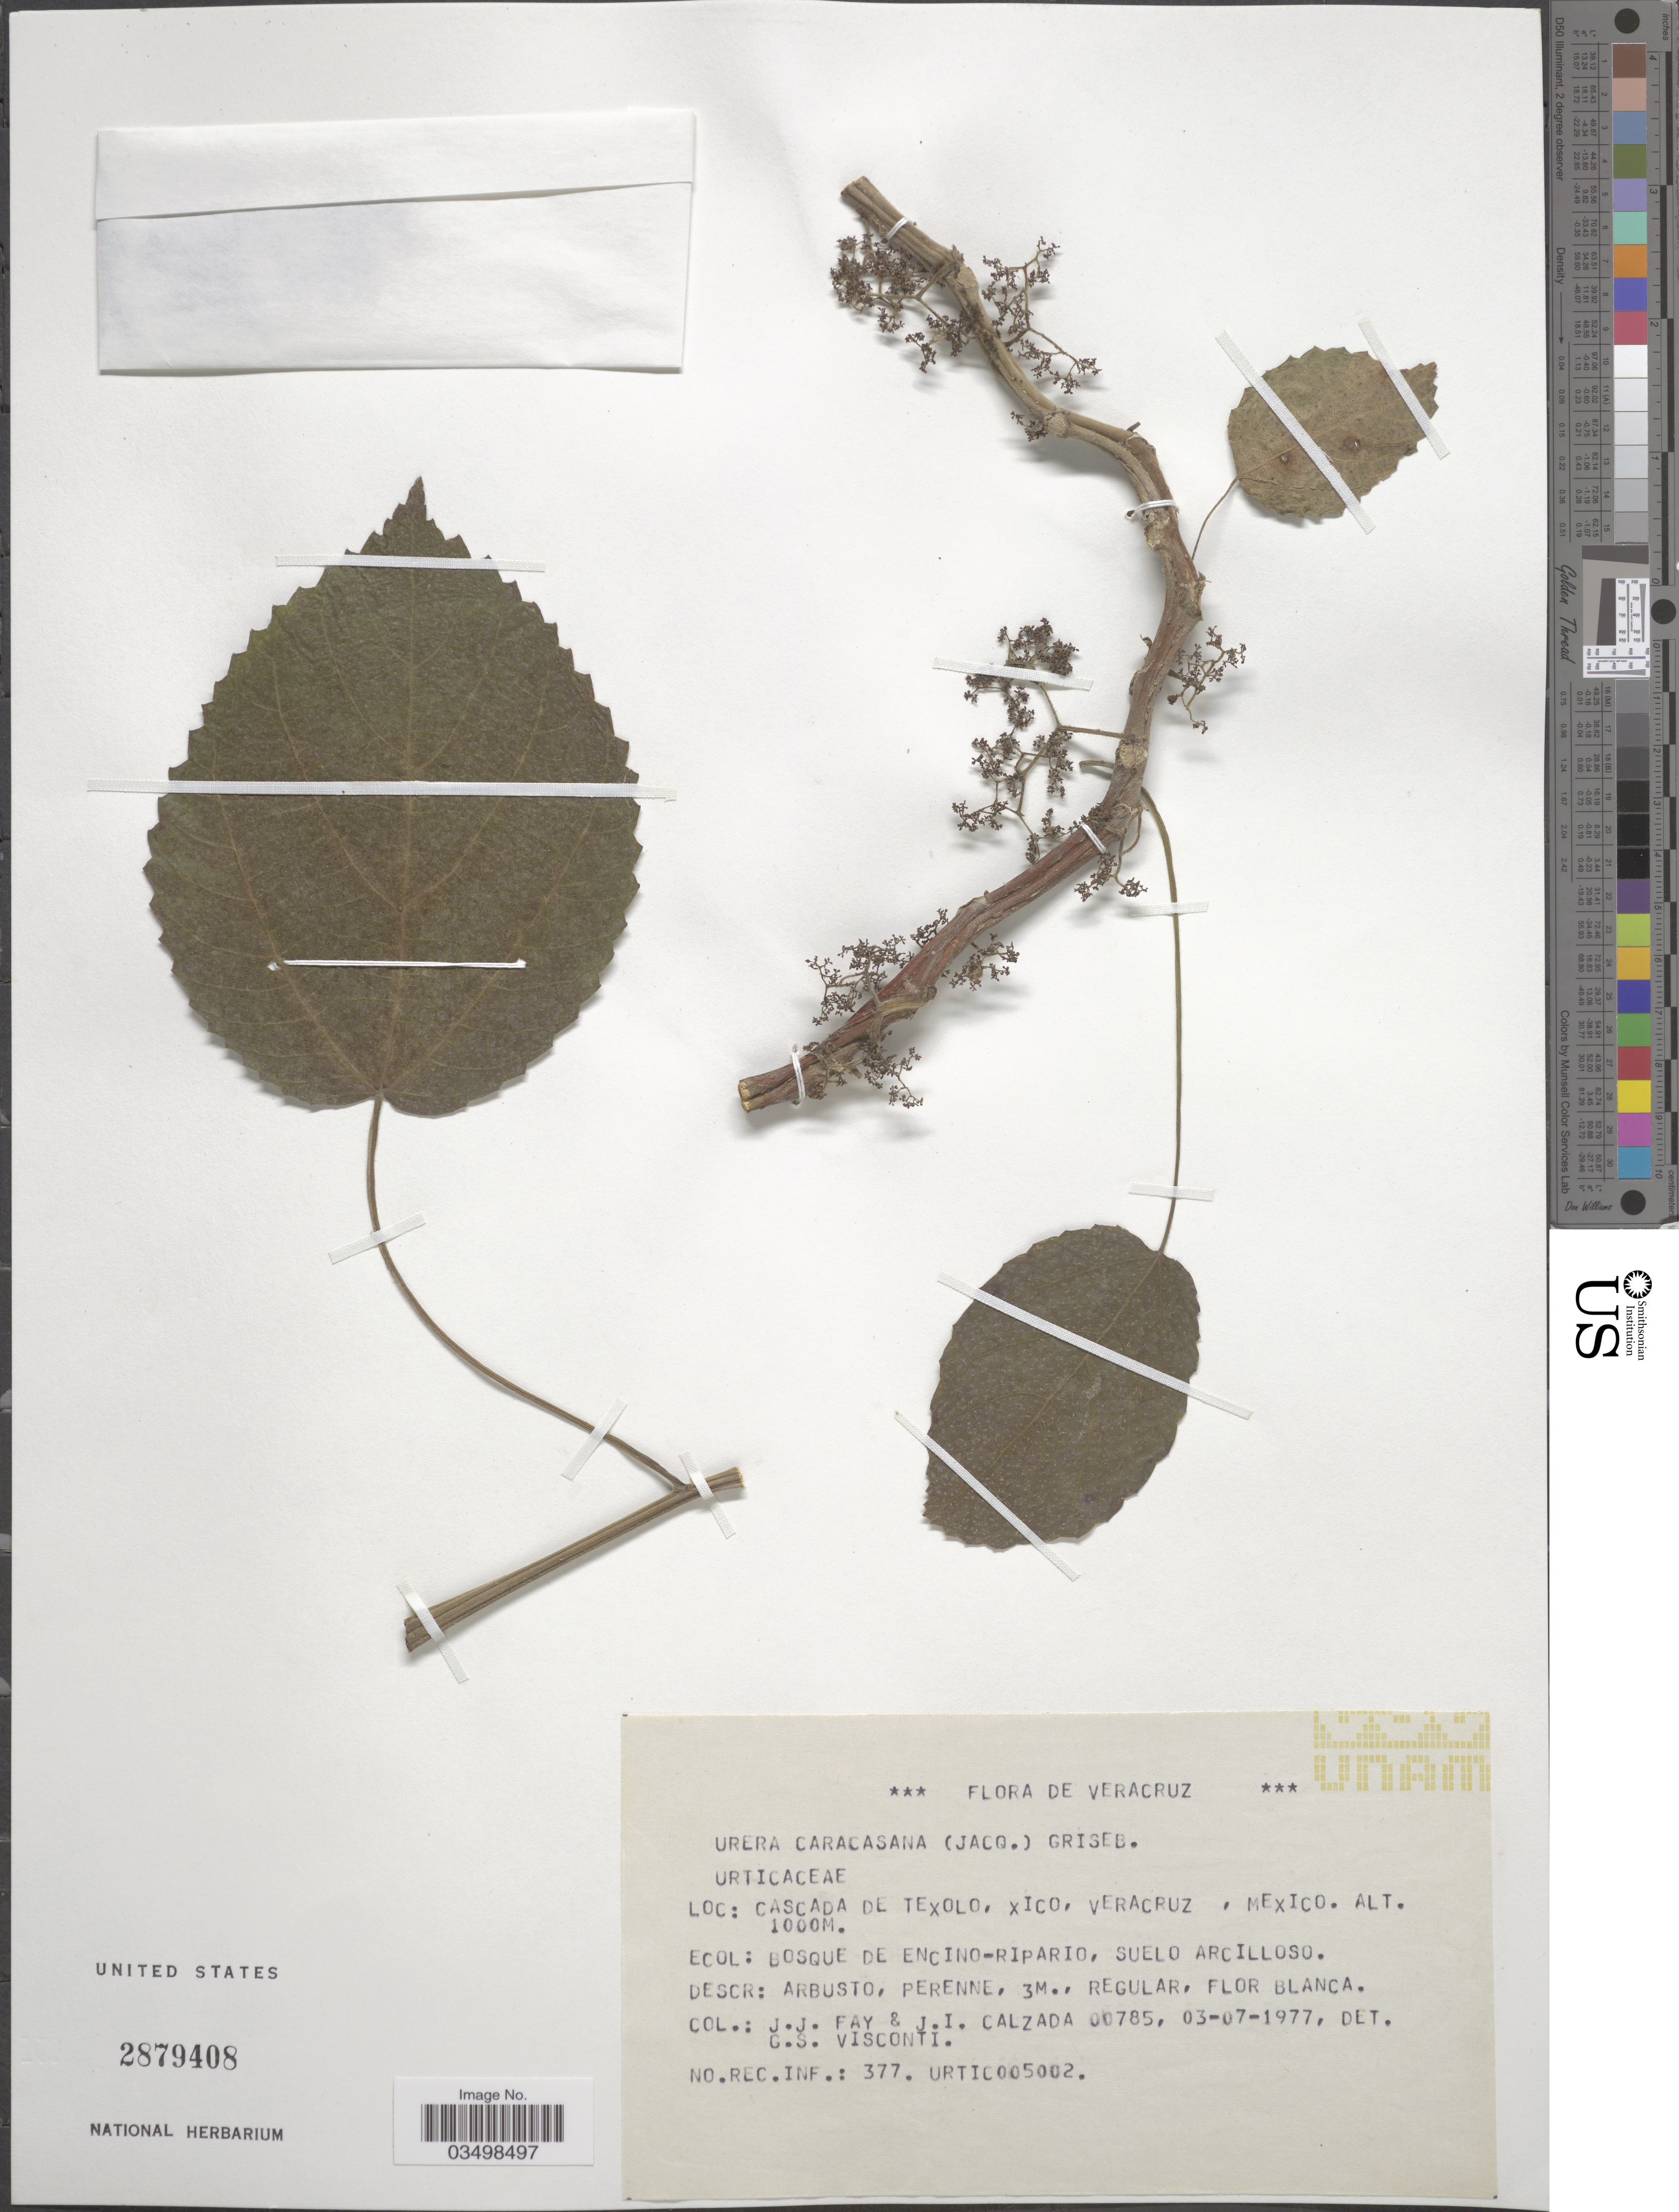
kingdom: Plantae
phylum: Tracheophyta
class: Magnoliopsida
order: Rosales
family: Urticaceae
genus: Urera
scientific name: Urera baccifera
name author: (L.) Gaudich. ex Wedd.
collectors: J. Fay & J. I. Calzada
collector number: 00785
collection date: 1977-07-03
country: Mexico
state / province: Veracruz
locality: Veracruz. Cascada de Texolo, Xico.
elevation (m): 1000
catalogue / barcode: US 2879408